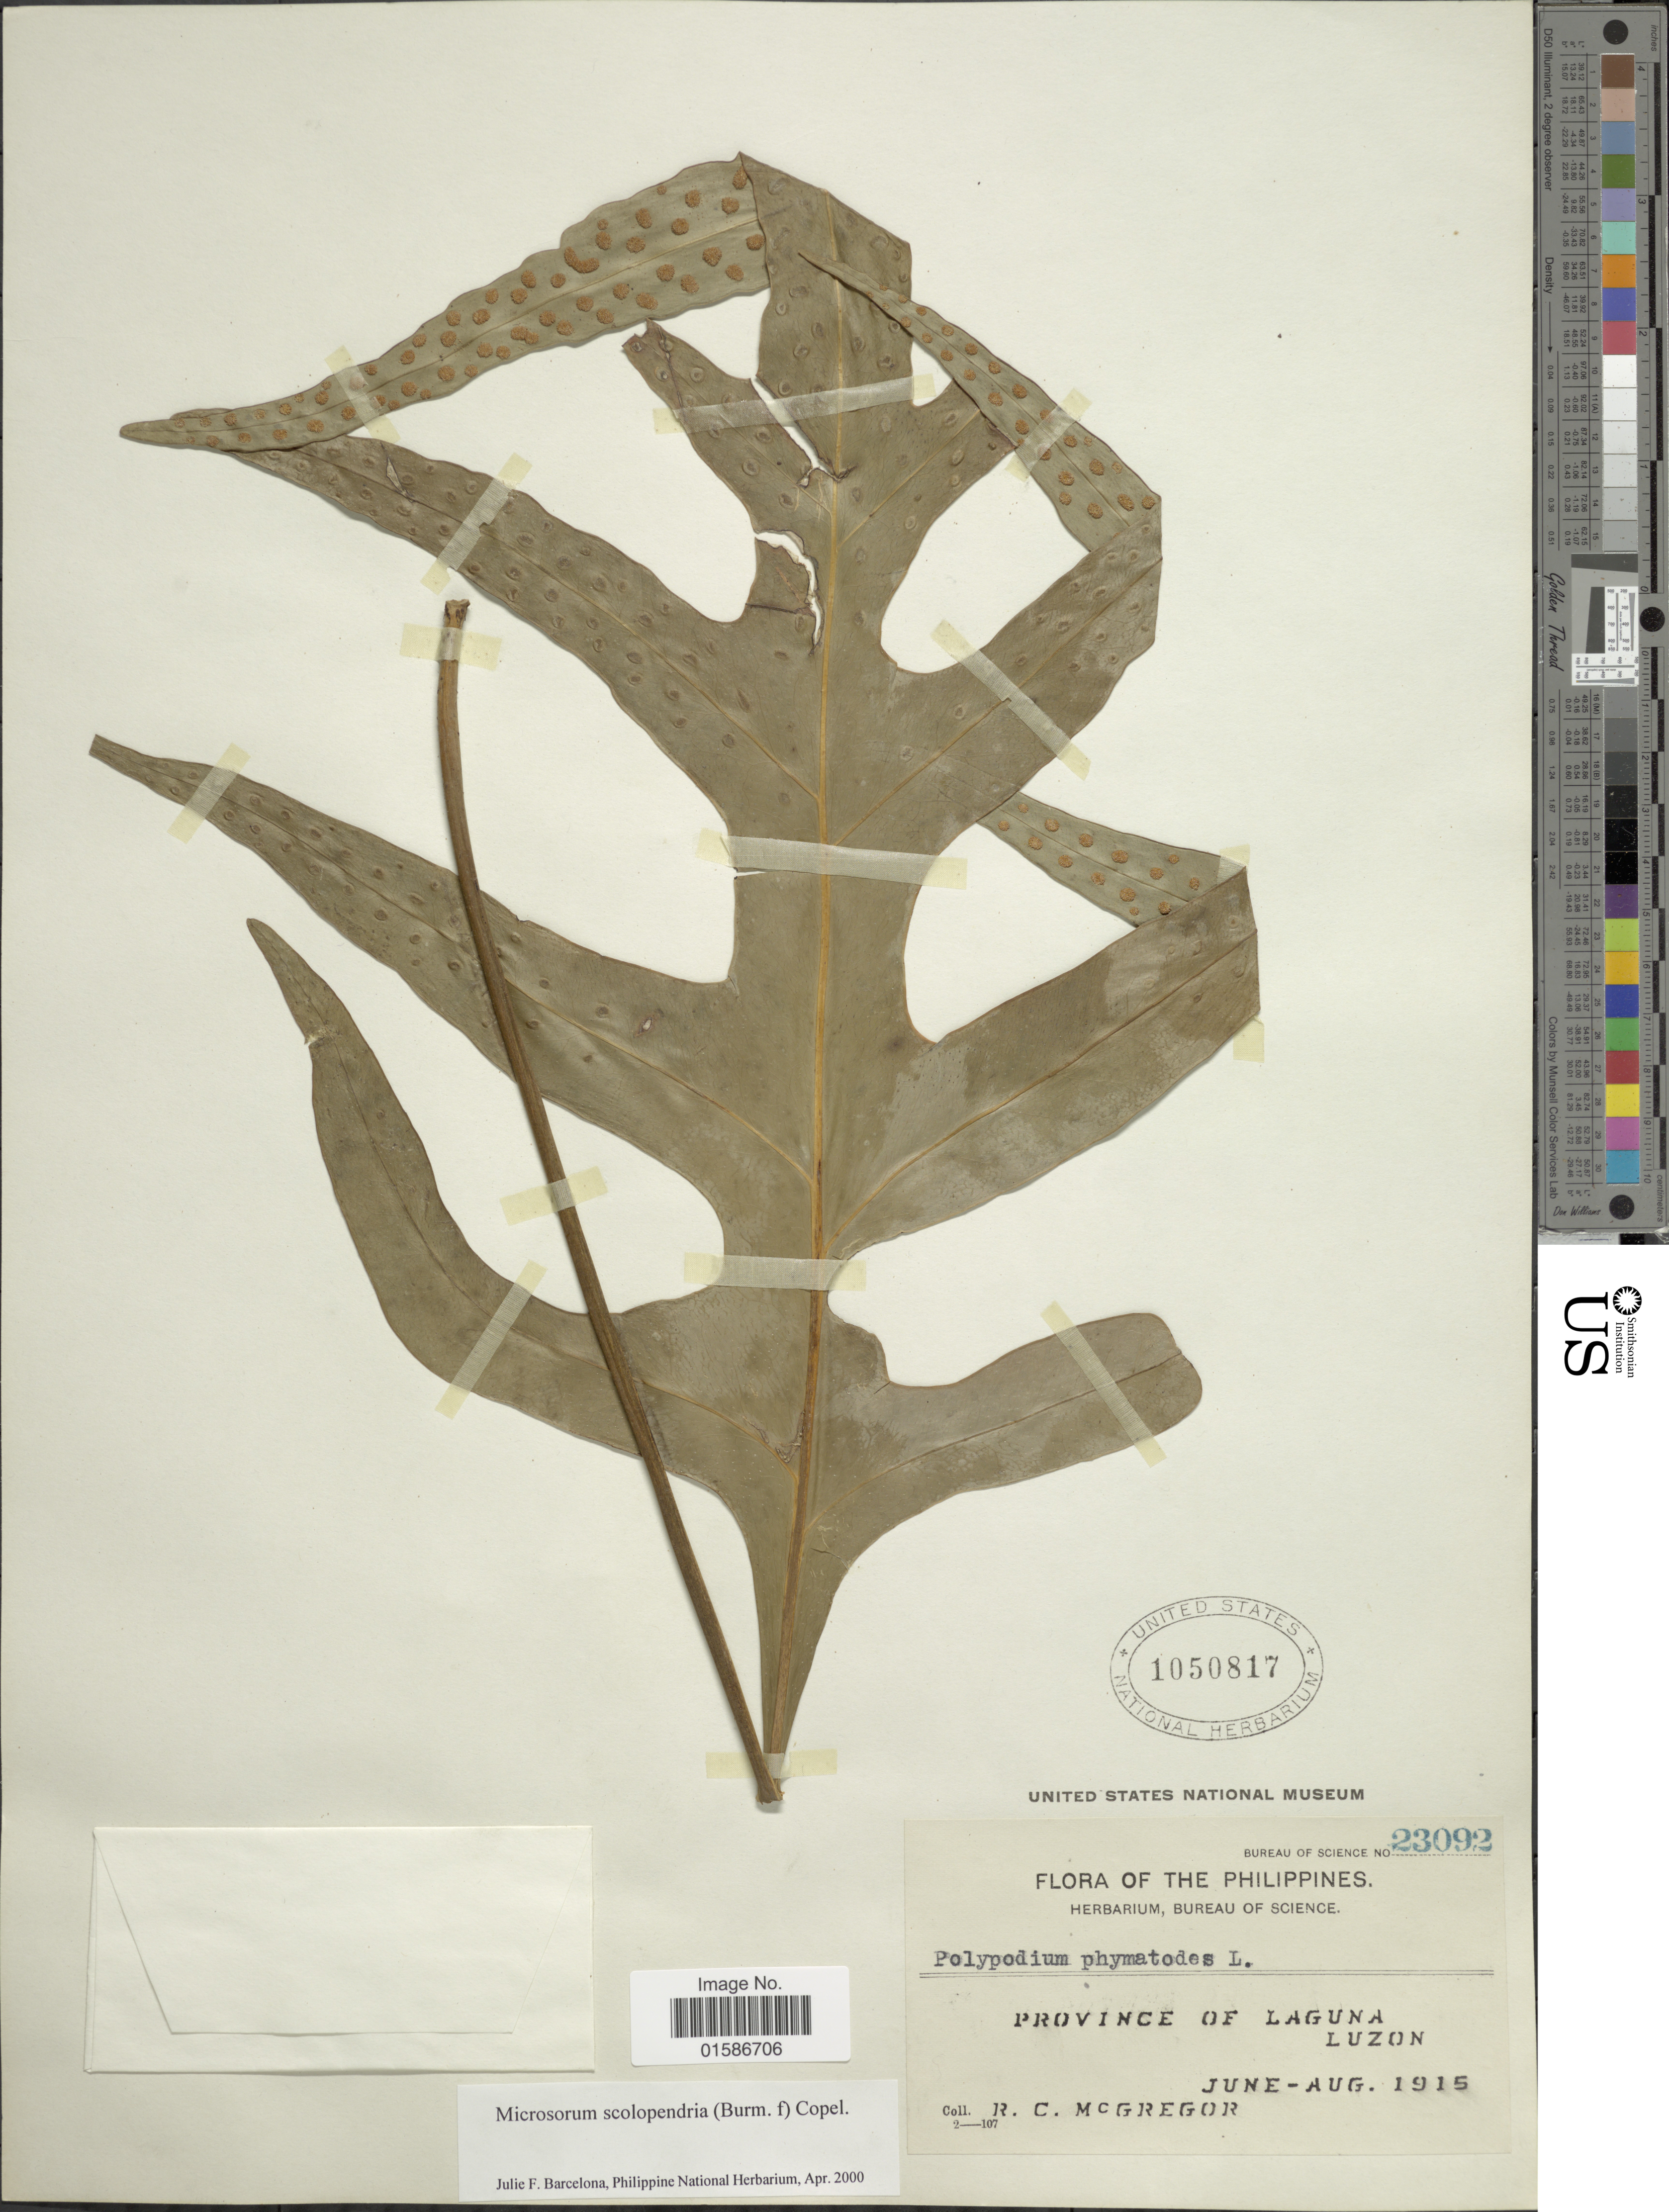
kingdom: Plantae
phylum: Tracheophyta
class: Polypodiopsida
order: Polypodiales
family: Polypodiaceae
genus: Microsorum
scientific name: Microsorum scolopendria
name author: (Burm. f.) Copel.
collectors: R. C. McGregor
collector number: Bureau of Science 23092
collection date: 1915-06/1915-08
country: Philippines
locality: Province of Laguna, Luzon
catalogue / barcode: US 1050817